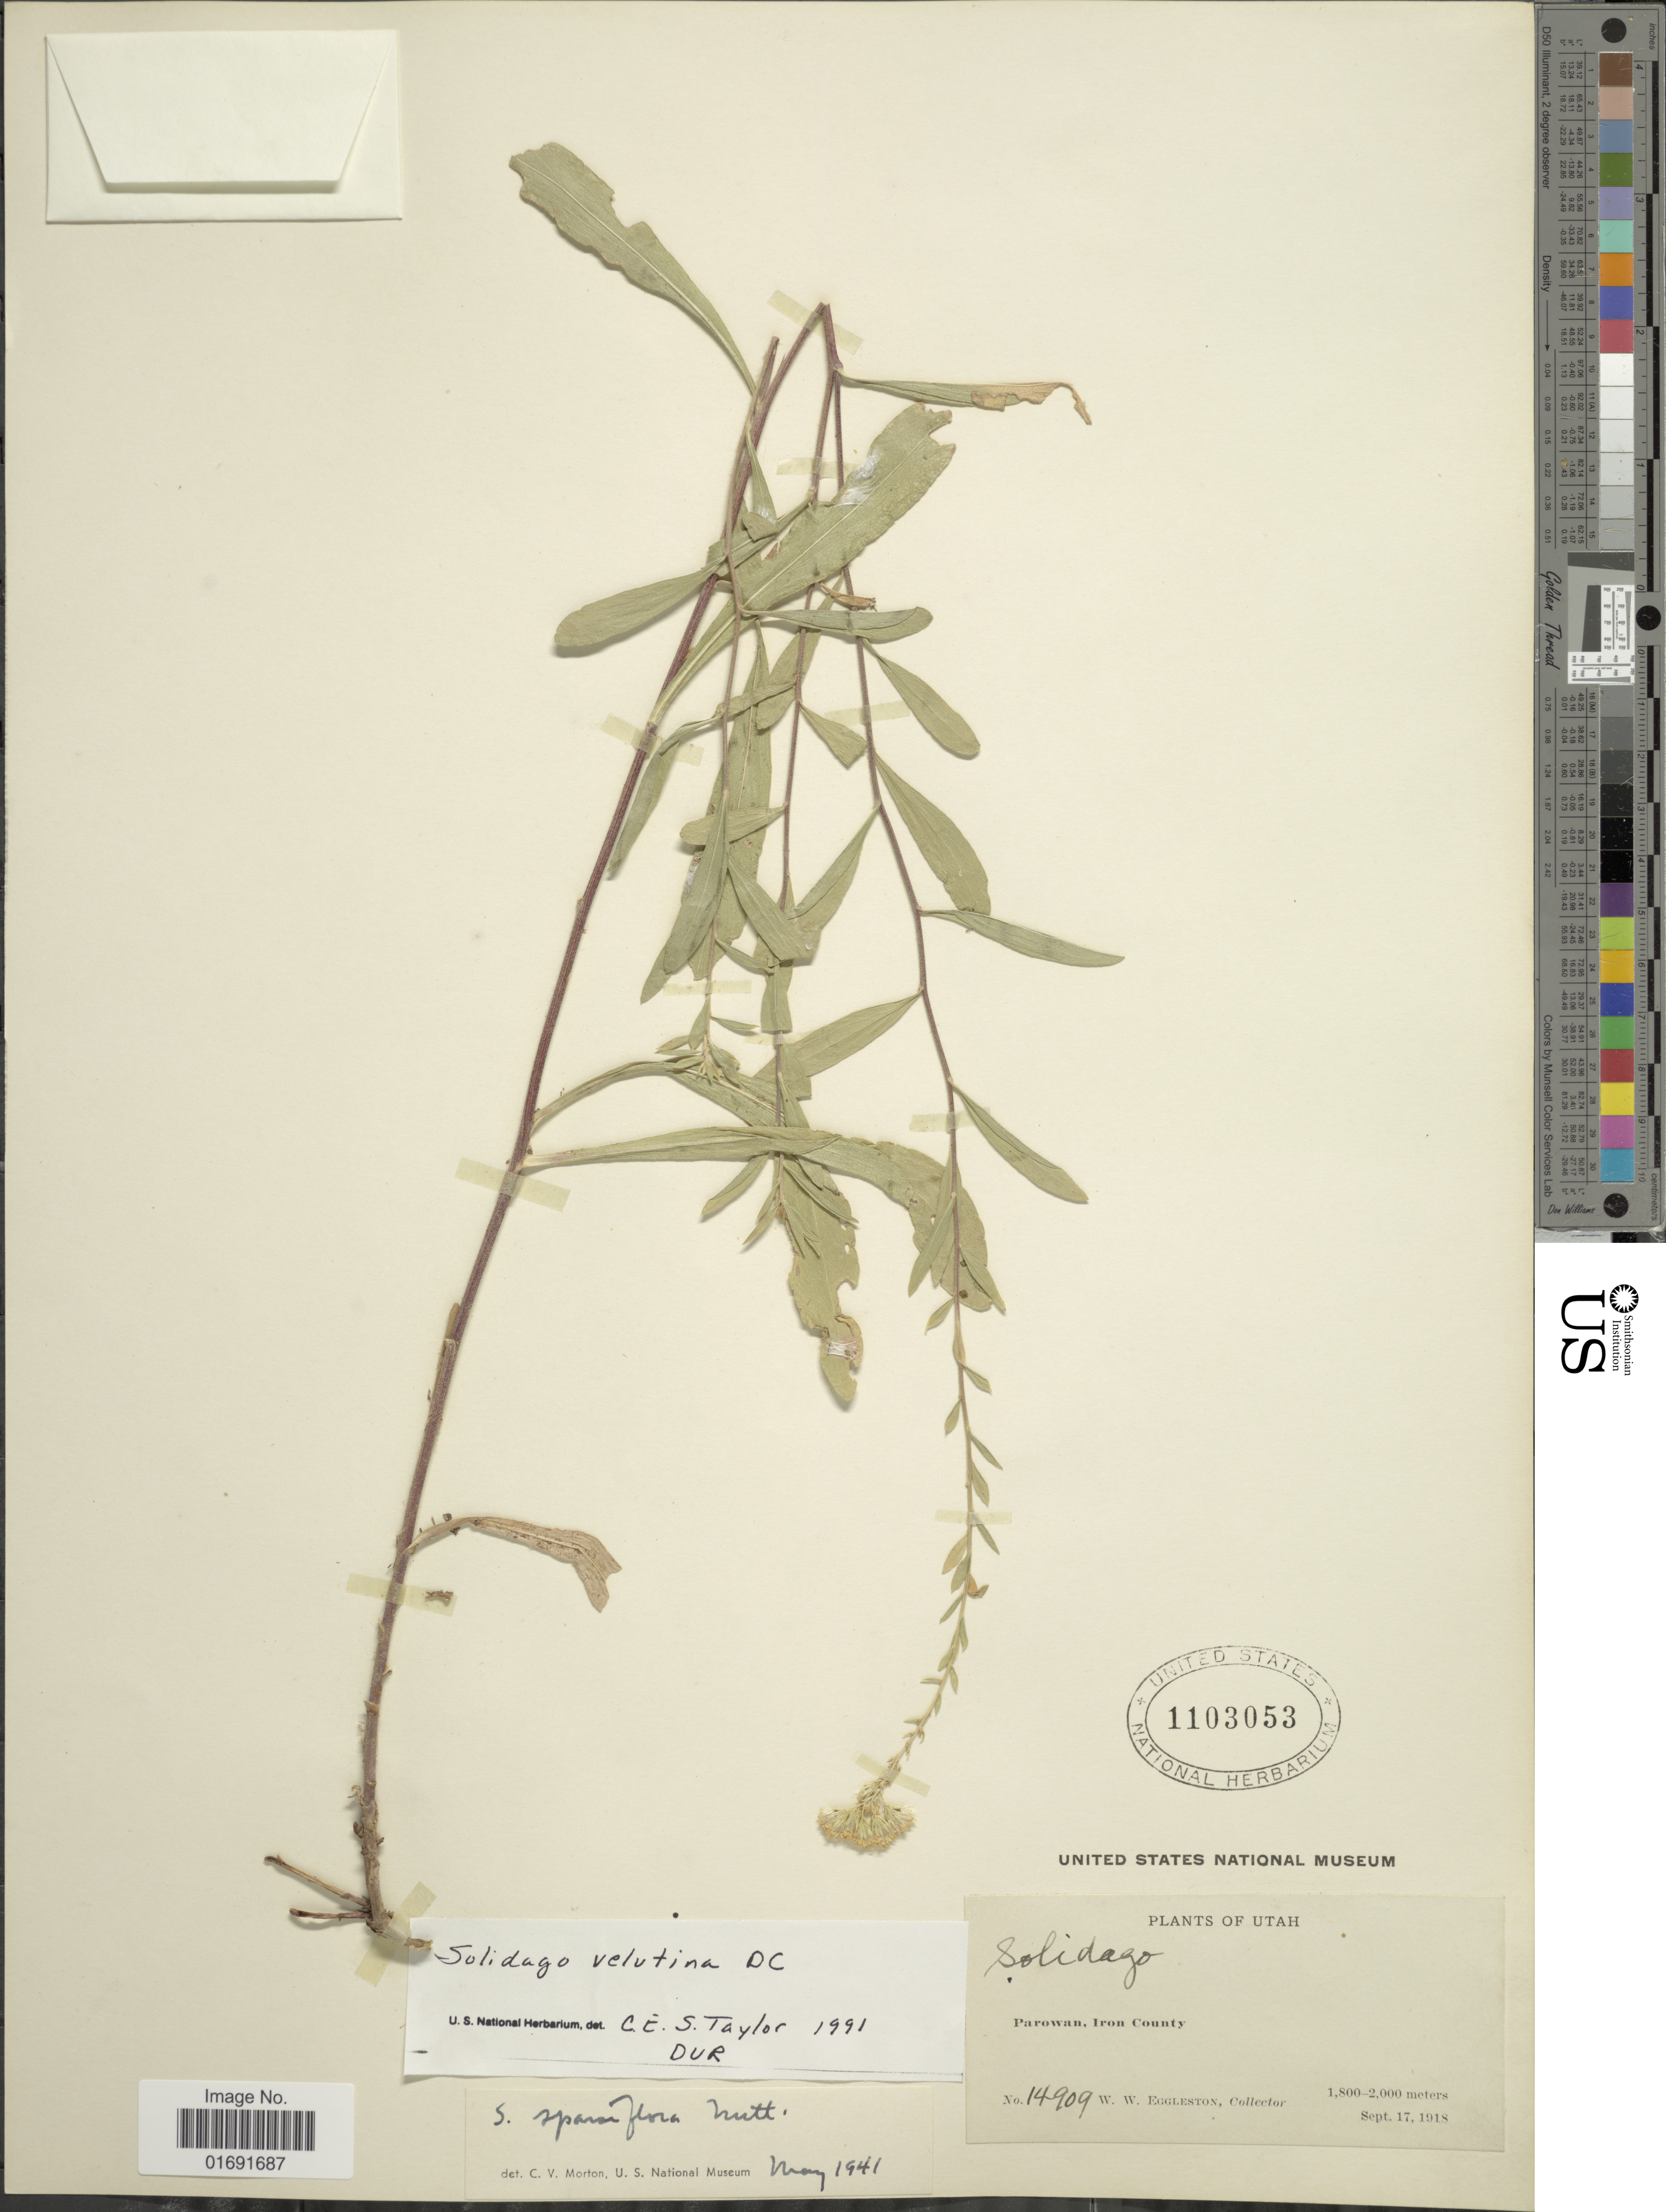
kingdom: Plantae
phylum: Tracheophyta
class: Magnoliopsida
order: Asterales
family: Asteraceae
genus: Solidago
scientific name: Solidago velutina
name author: DC.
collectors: W. W. Eggleston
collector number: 14909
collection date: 1918-09-17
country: United States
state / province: Utah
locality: Parowan, Iron County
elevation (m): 1800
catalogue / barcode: US 1103053